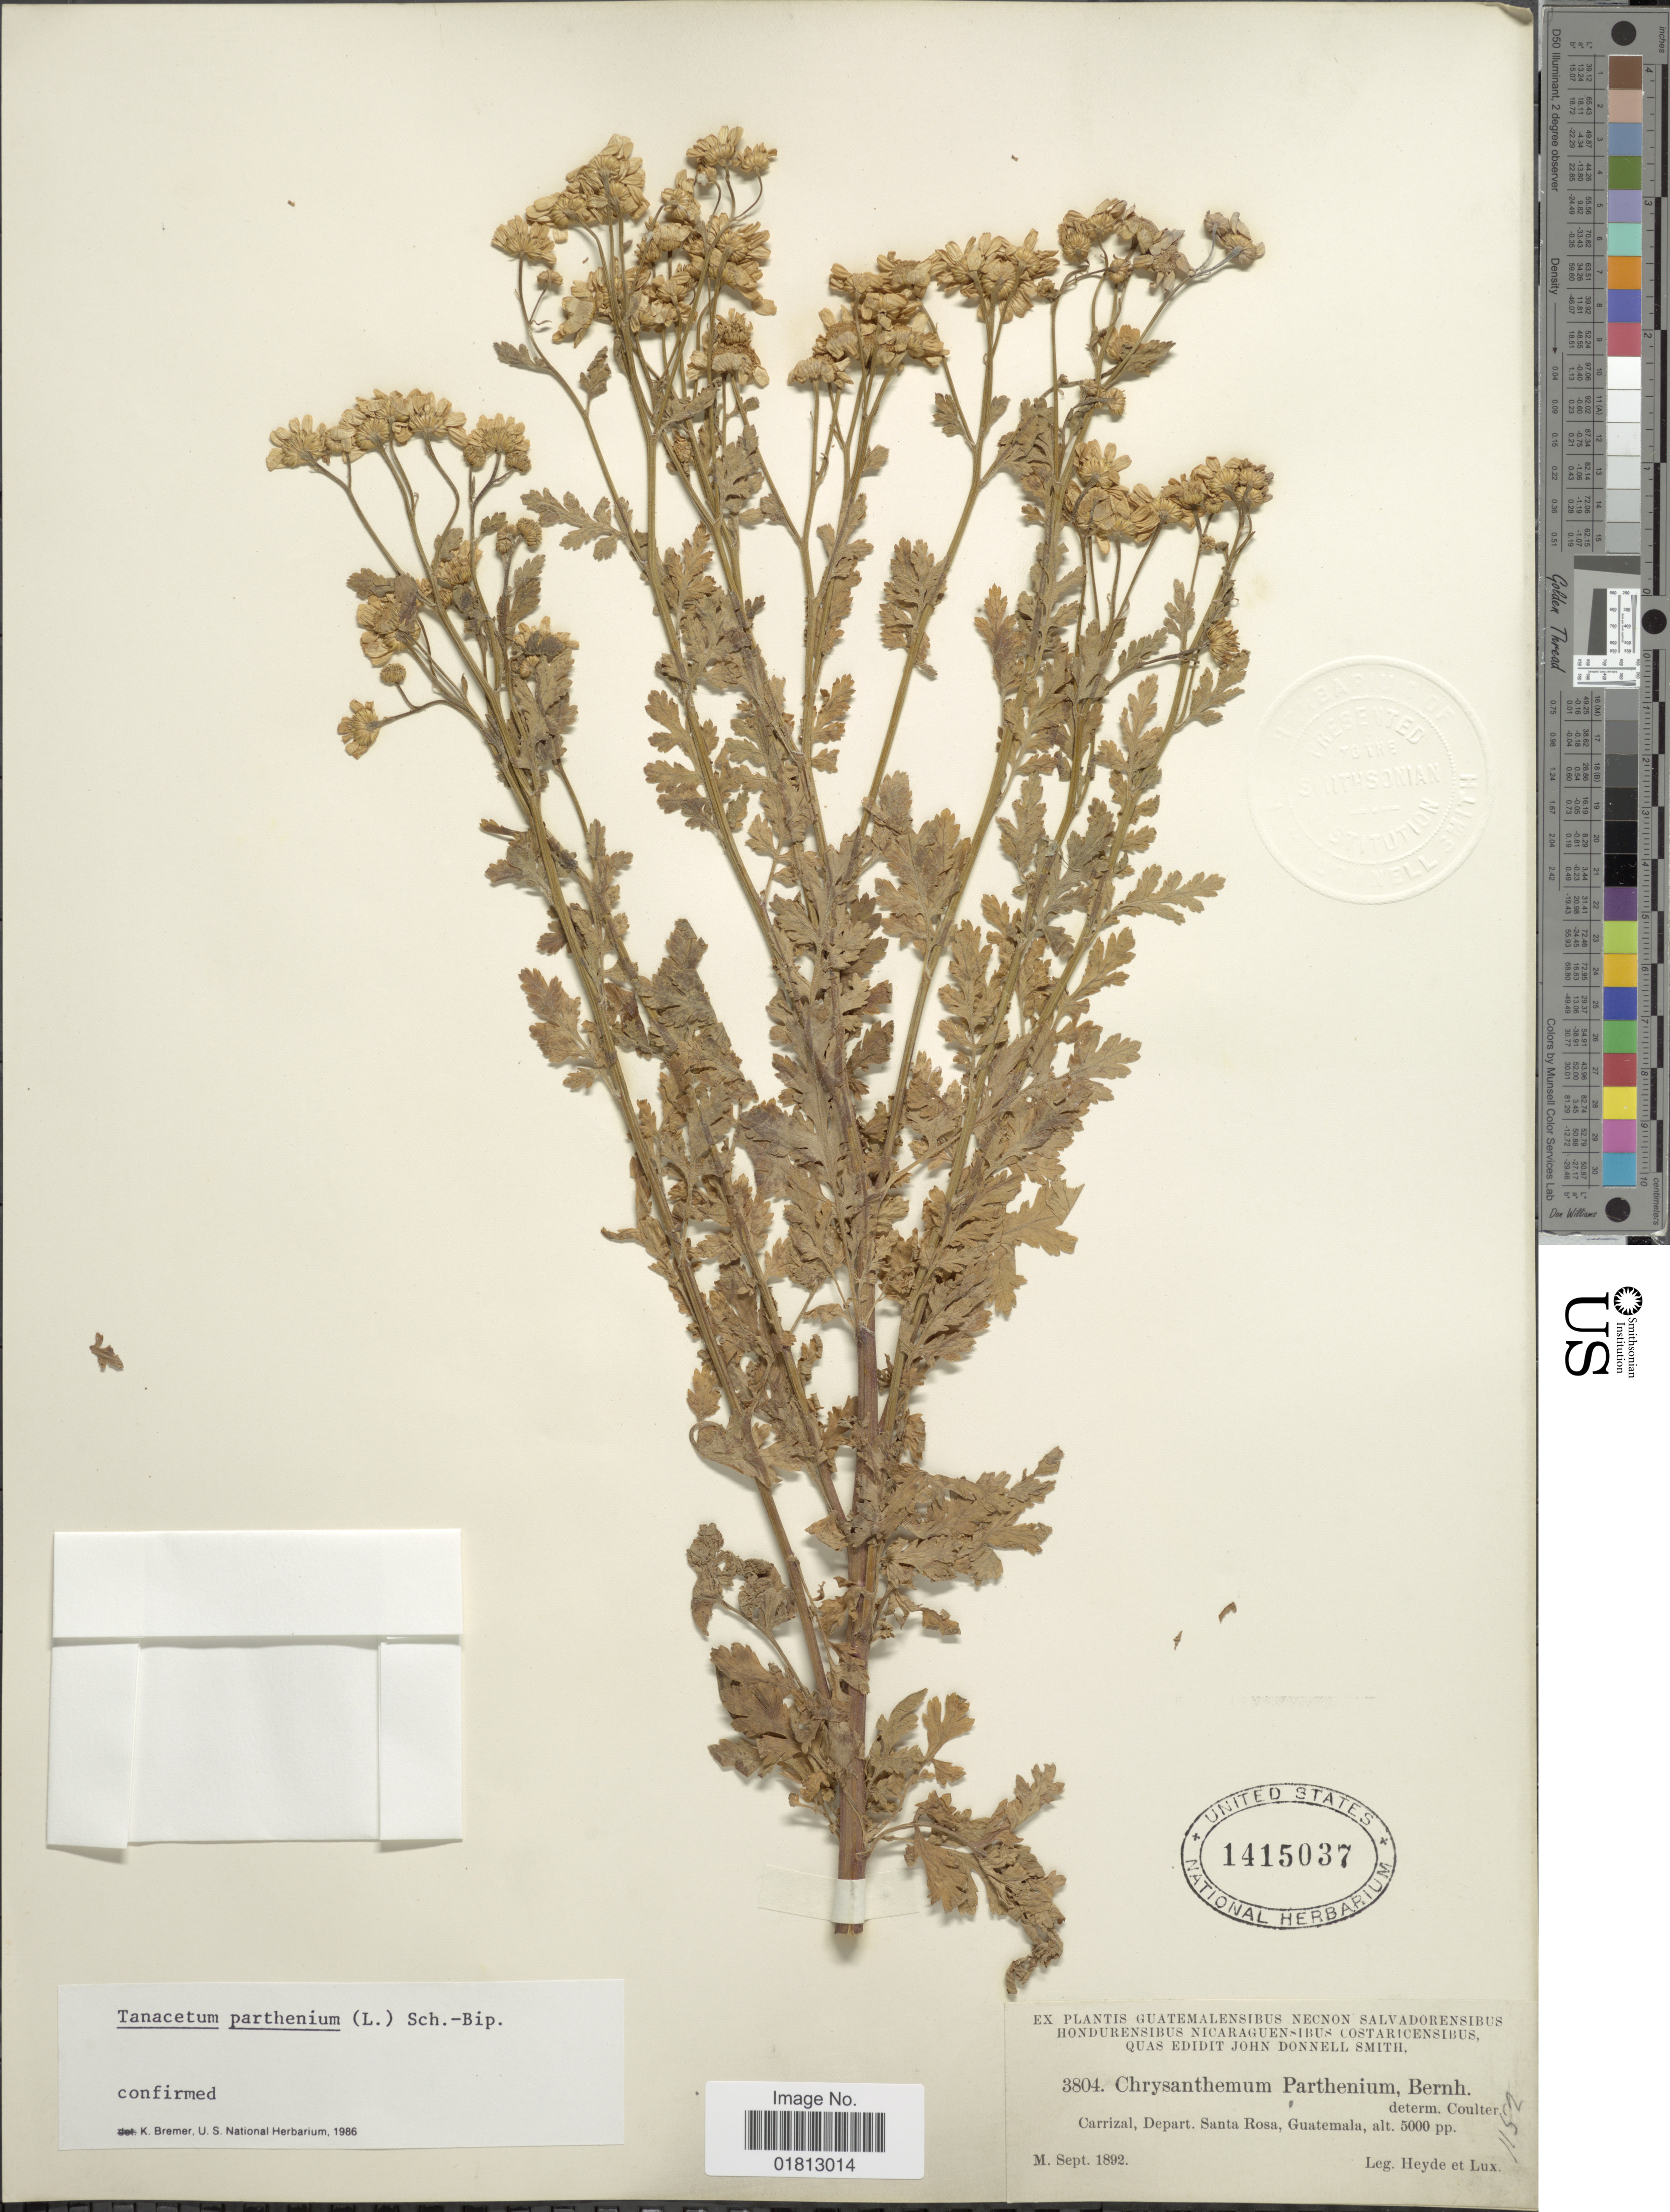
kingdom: Plantae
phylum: Tracheophyta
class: Magnoliopsida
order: Asterales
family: Asteraceae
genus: Tanacetum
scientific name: Tanacetum parthenium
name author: (L.) Sch. Bip.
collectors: Heyde & Lux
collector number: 3804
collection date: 1892-09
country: Guatemala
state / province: Santa Rosa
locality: Carrizal, Depart. Santa Rosa, Guatemala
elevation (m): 1524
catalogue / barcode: US 1415037